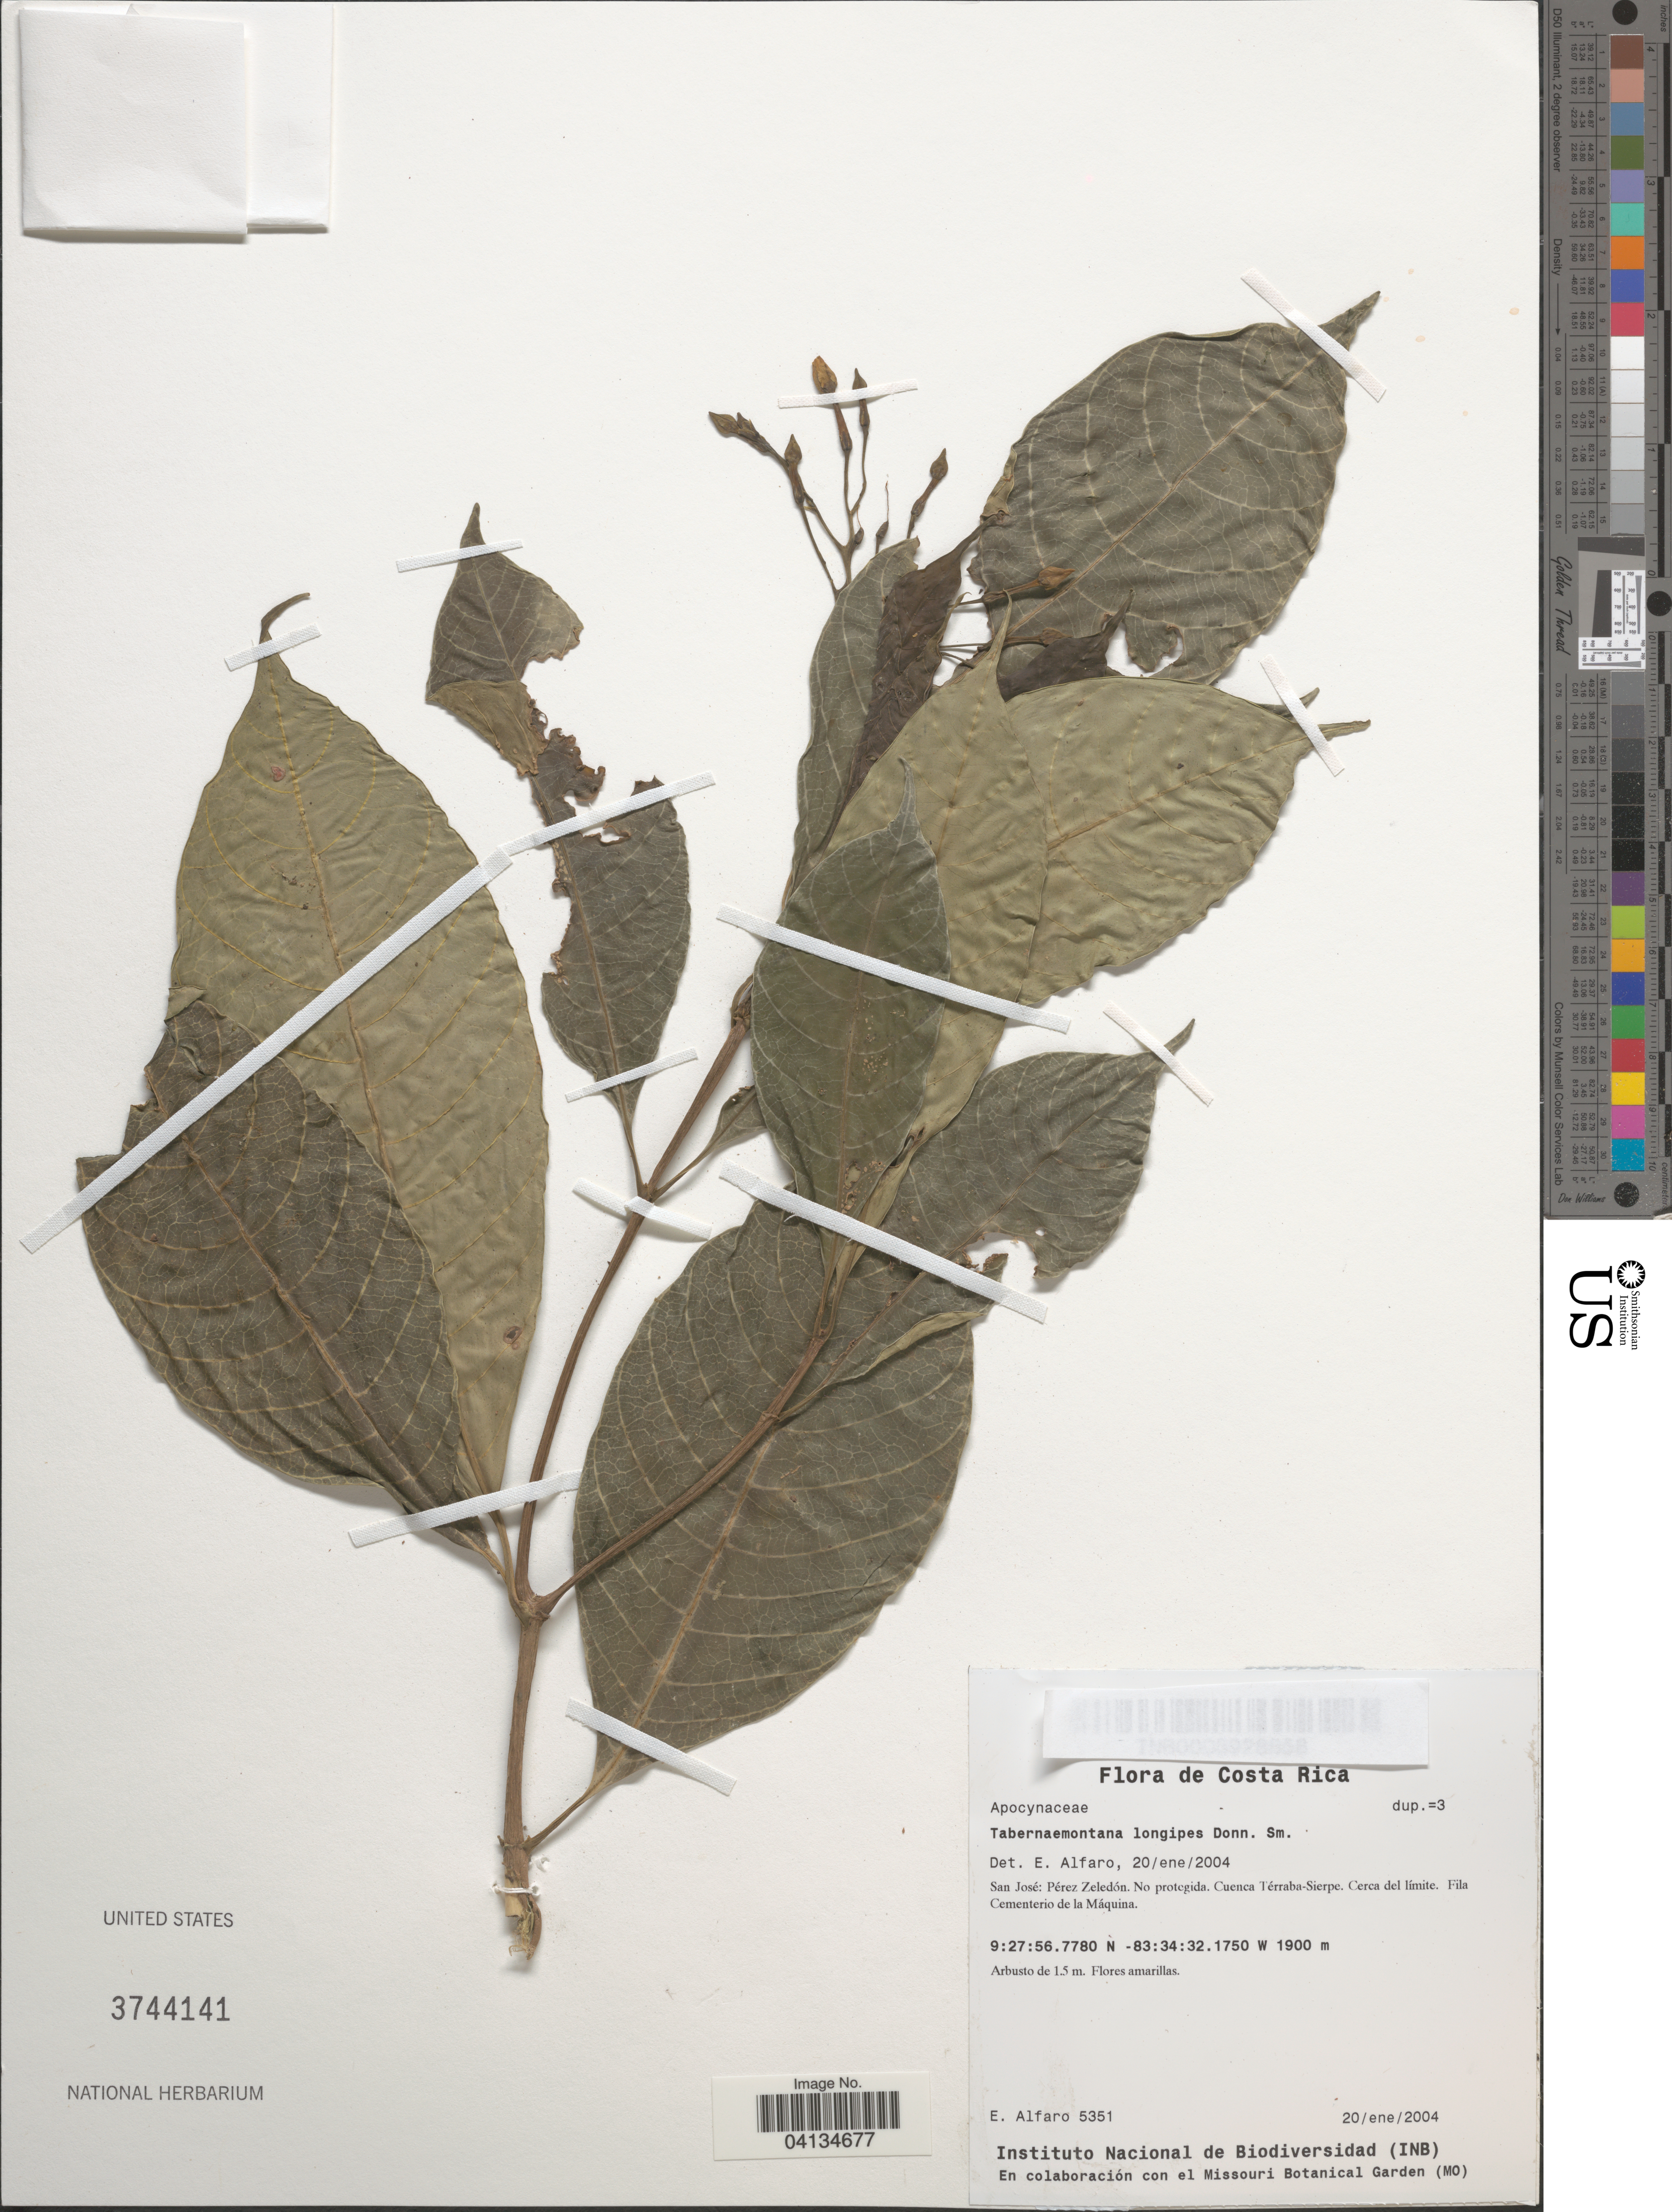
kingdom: Plantae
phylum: Tracheophyta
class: Magnoliopsida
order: Gentianales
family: Apocynaceae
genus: Tabernaemontana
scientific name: Tabernaemontana longipes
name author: Donn. Sm.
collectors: E. Alfaro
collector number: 5351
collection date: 2004-01-20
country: Costa Rica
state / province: San José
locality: Pérez Zeledón. No protegida. Cuenca Térraba-Sierpe. Cerca del límite. Fila Cementerio de la Máquina.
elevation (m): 1900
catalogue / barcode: US 3744141